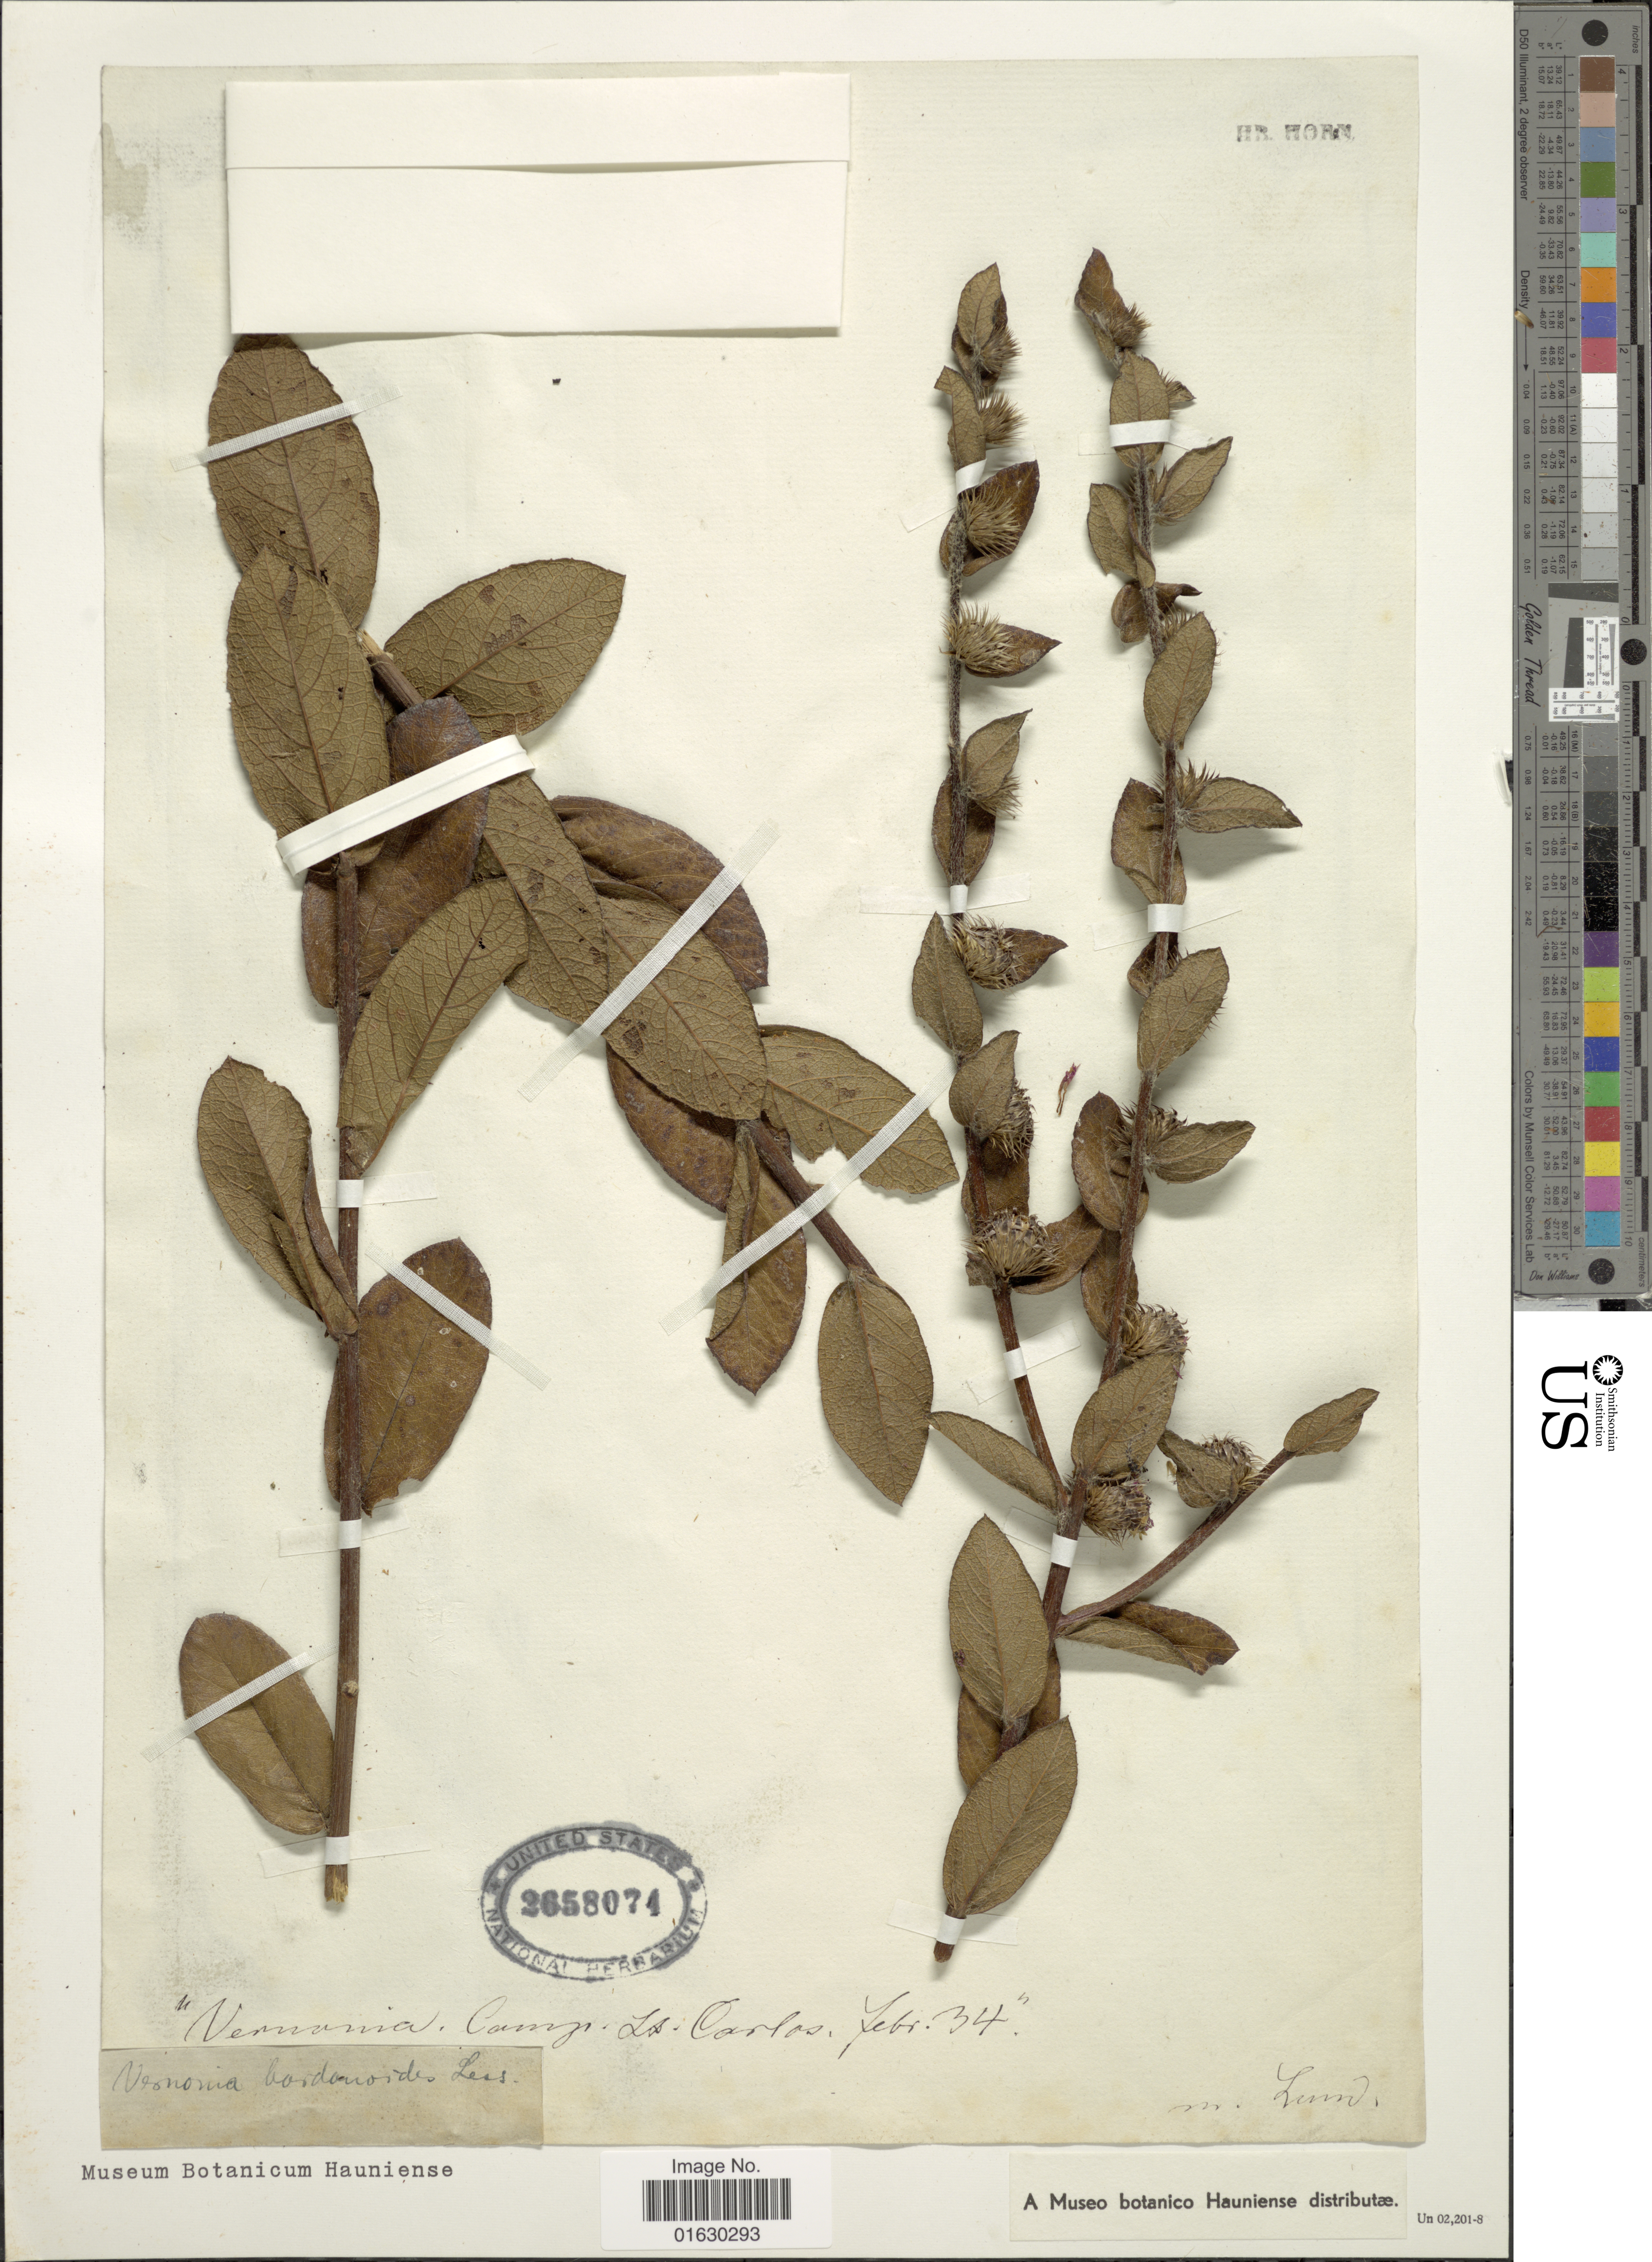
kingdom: Plantae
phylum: Tracheophyta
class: Magnoliopsida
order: Asterales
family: Asteraceae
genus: Lessingianthus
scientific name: Lessingianthus bardanoides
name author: (Less.) H. Rob.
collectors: -- Lund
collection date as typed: Transcribed d/m/y: /2/34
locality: Camp, Is. Carlos [interpreted]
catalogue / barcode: US 2658074